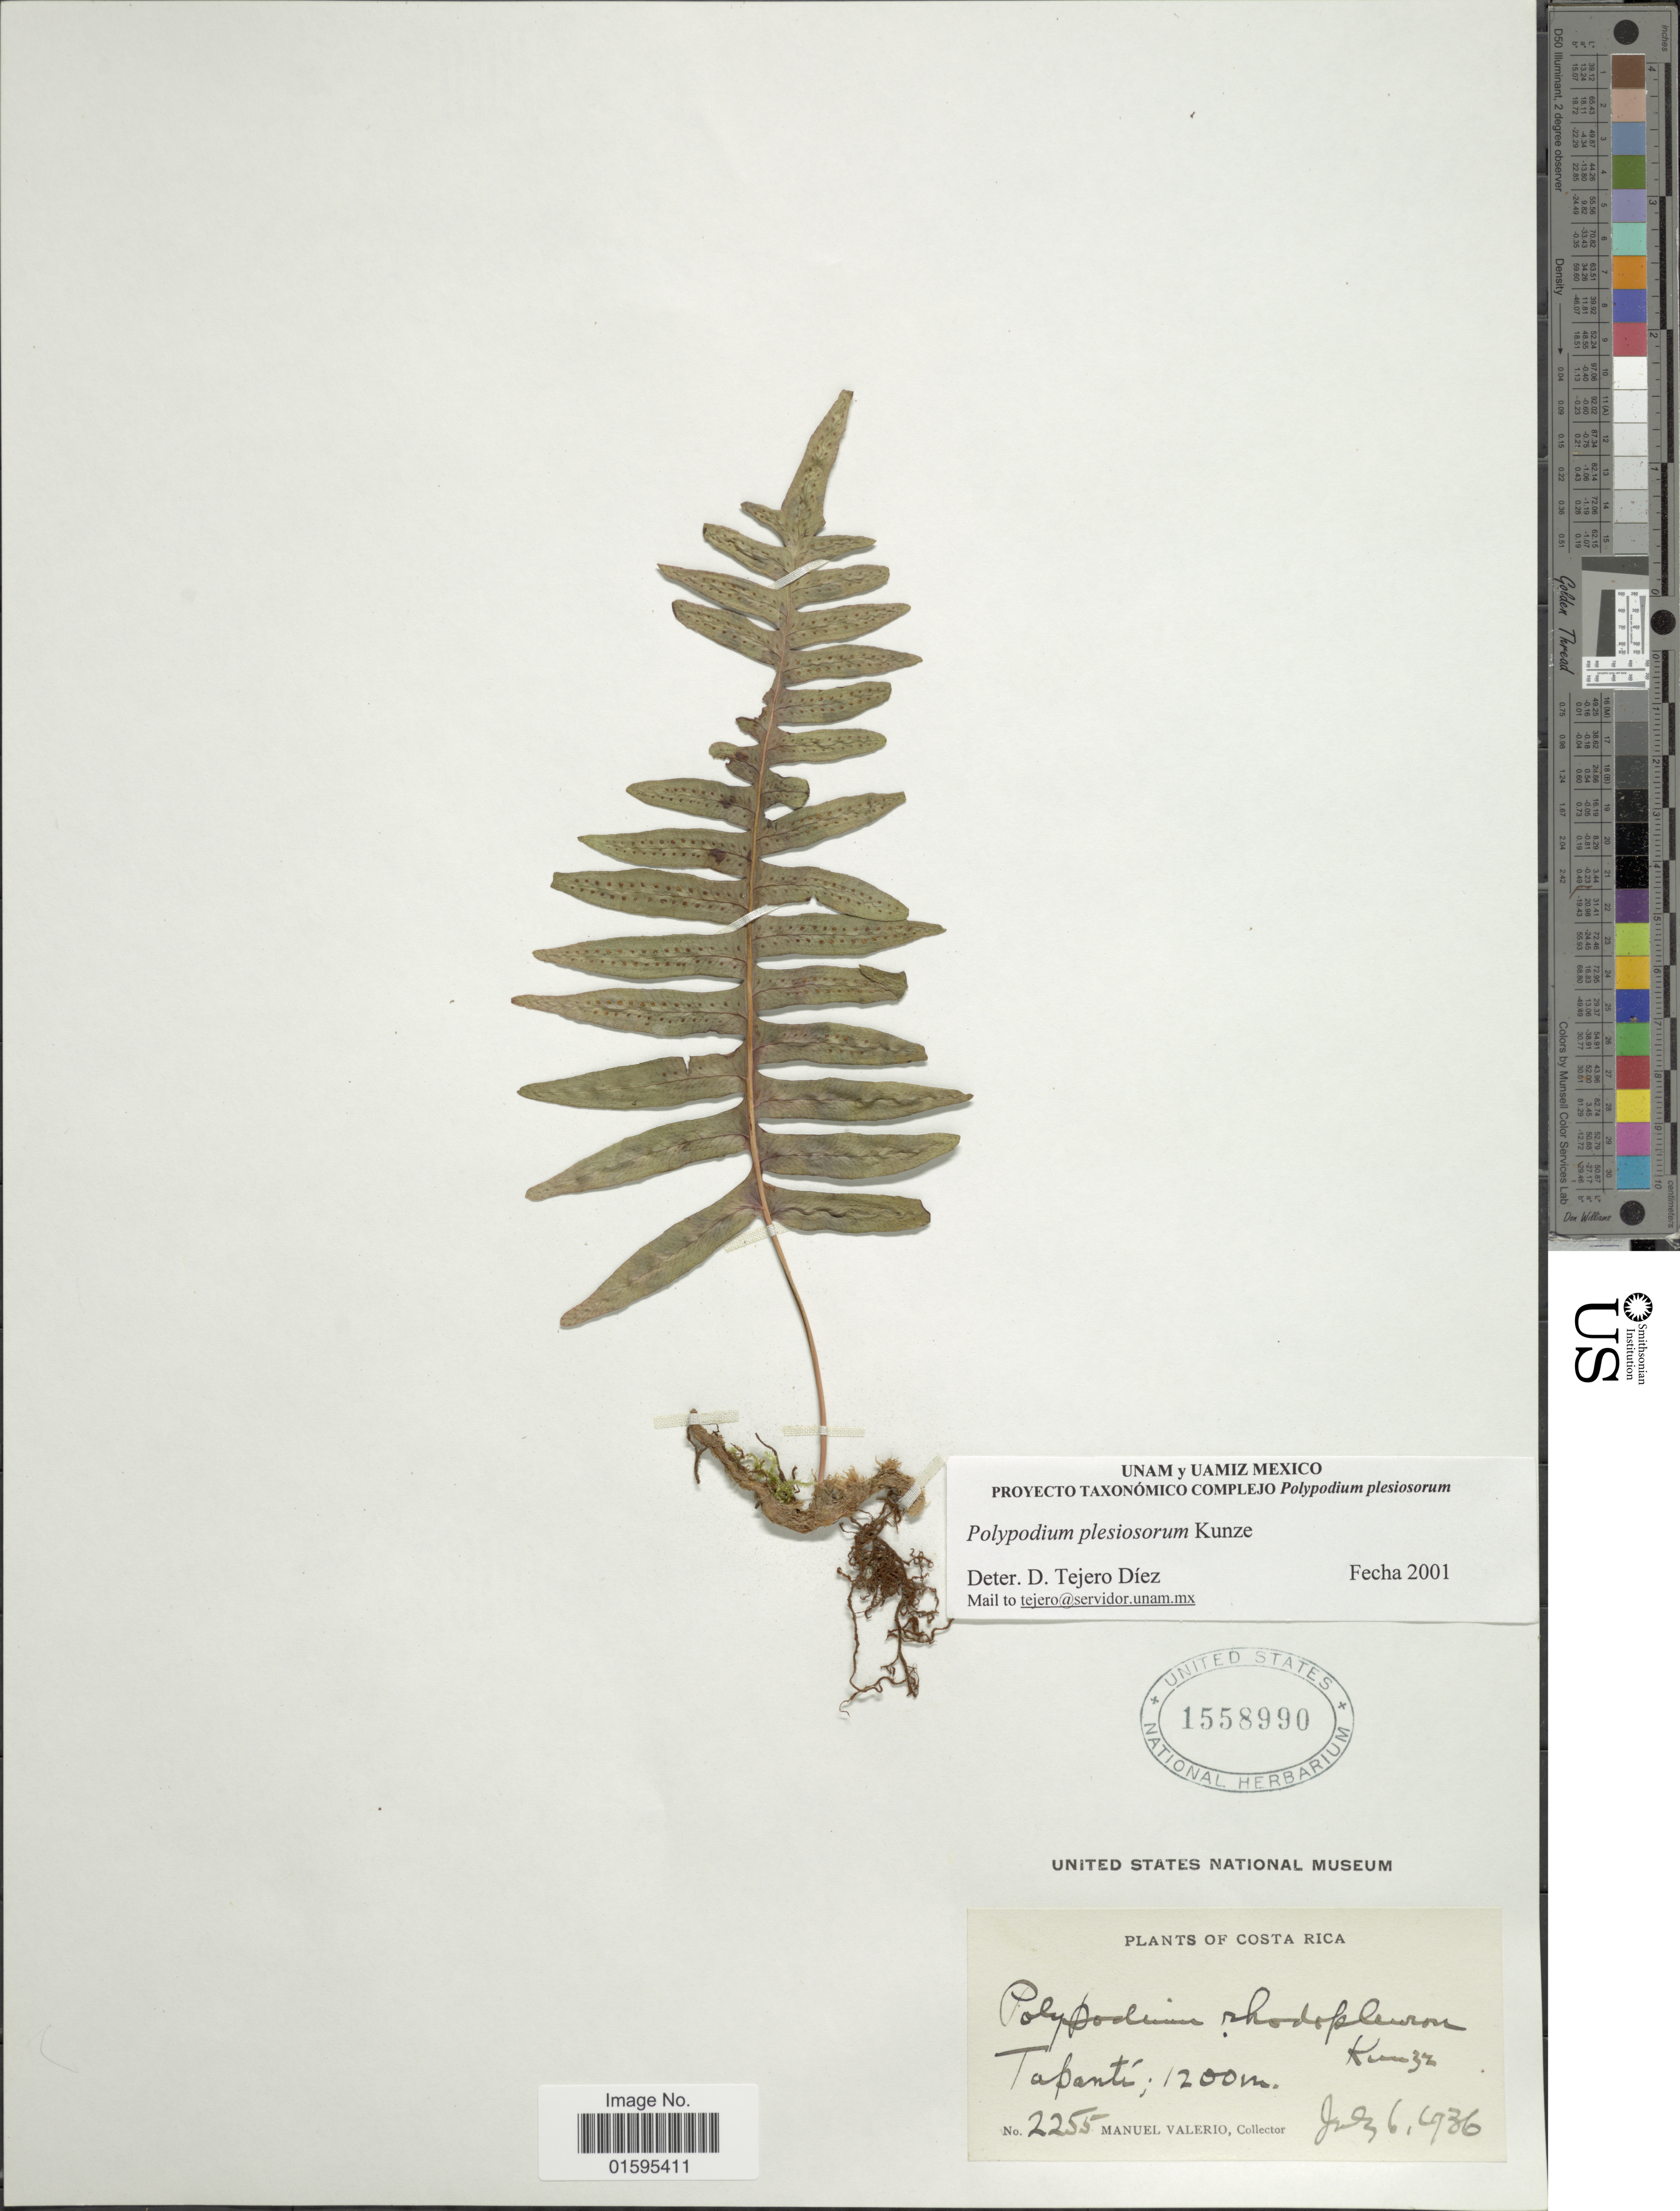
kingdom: Plantae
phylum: Tracheophyta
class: Polypodiopsida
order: Polypodiales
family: Polypodiaceae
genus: Polypodium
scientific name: Polypodium plesiosorum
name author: Kunze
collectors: M. Valerio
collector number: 2255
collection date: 1936-07-06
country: Costa Rica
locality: Tapantí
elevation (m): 1200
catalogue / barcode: US 1558990